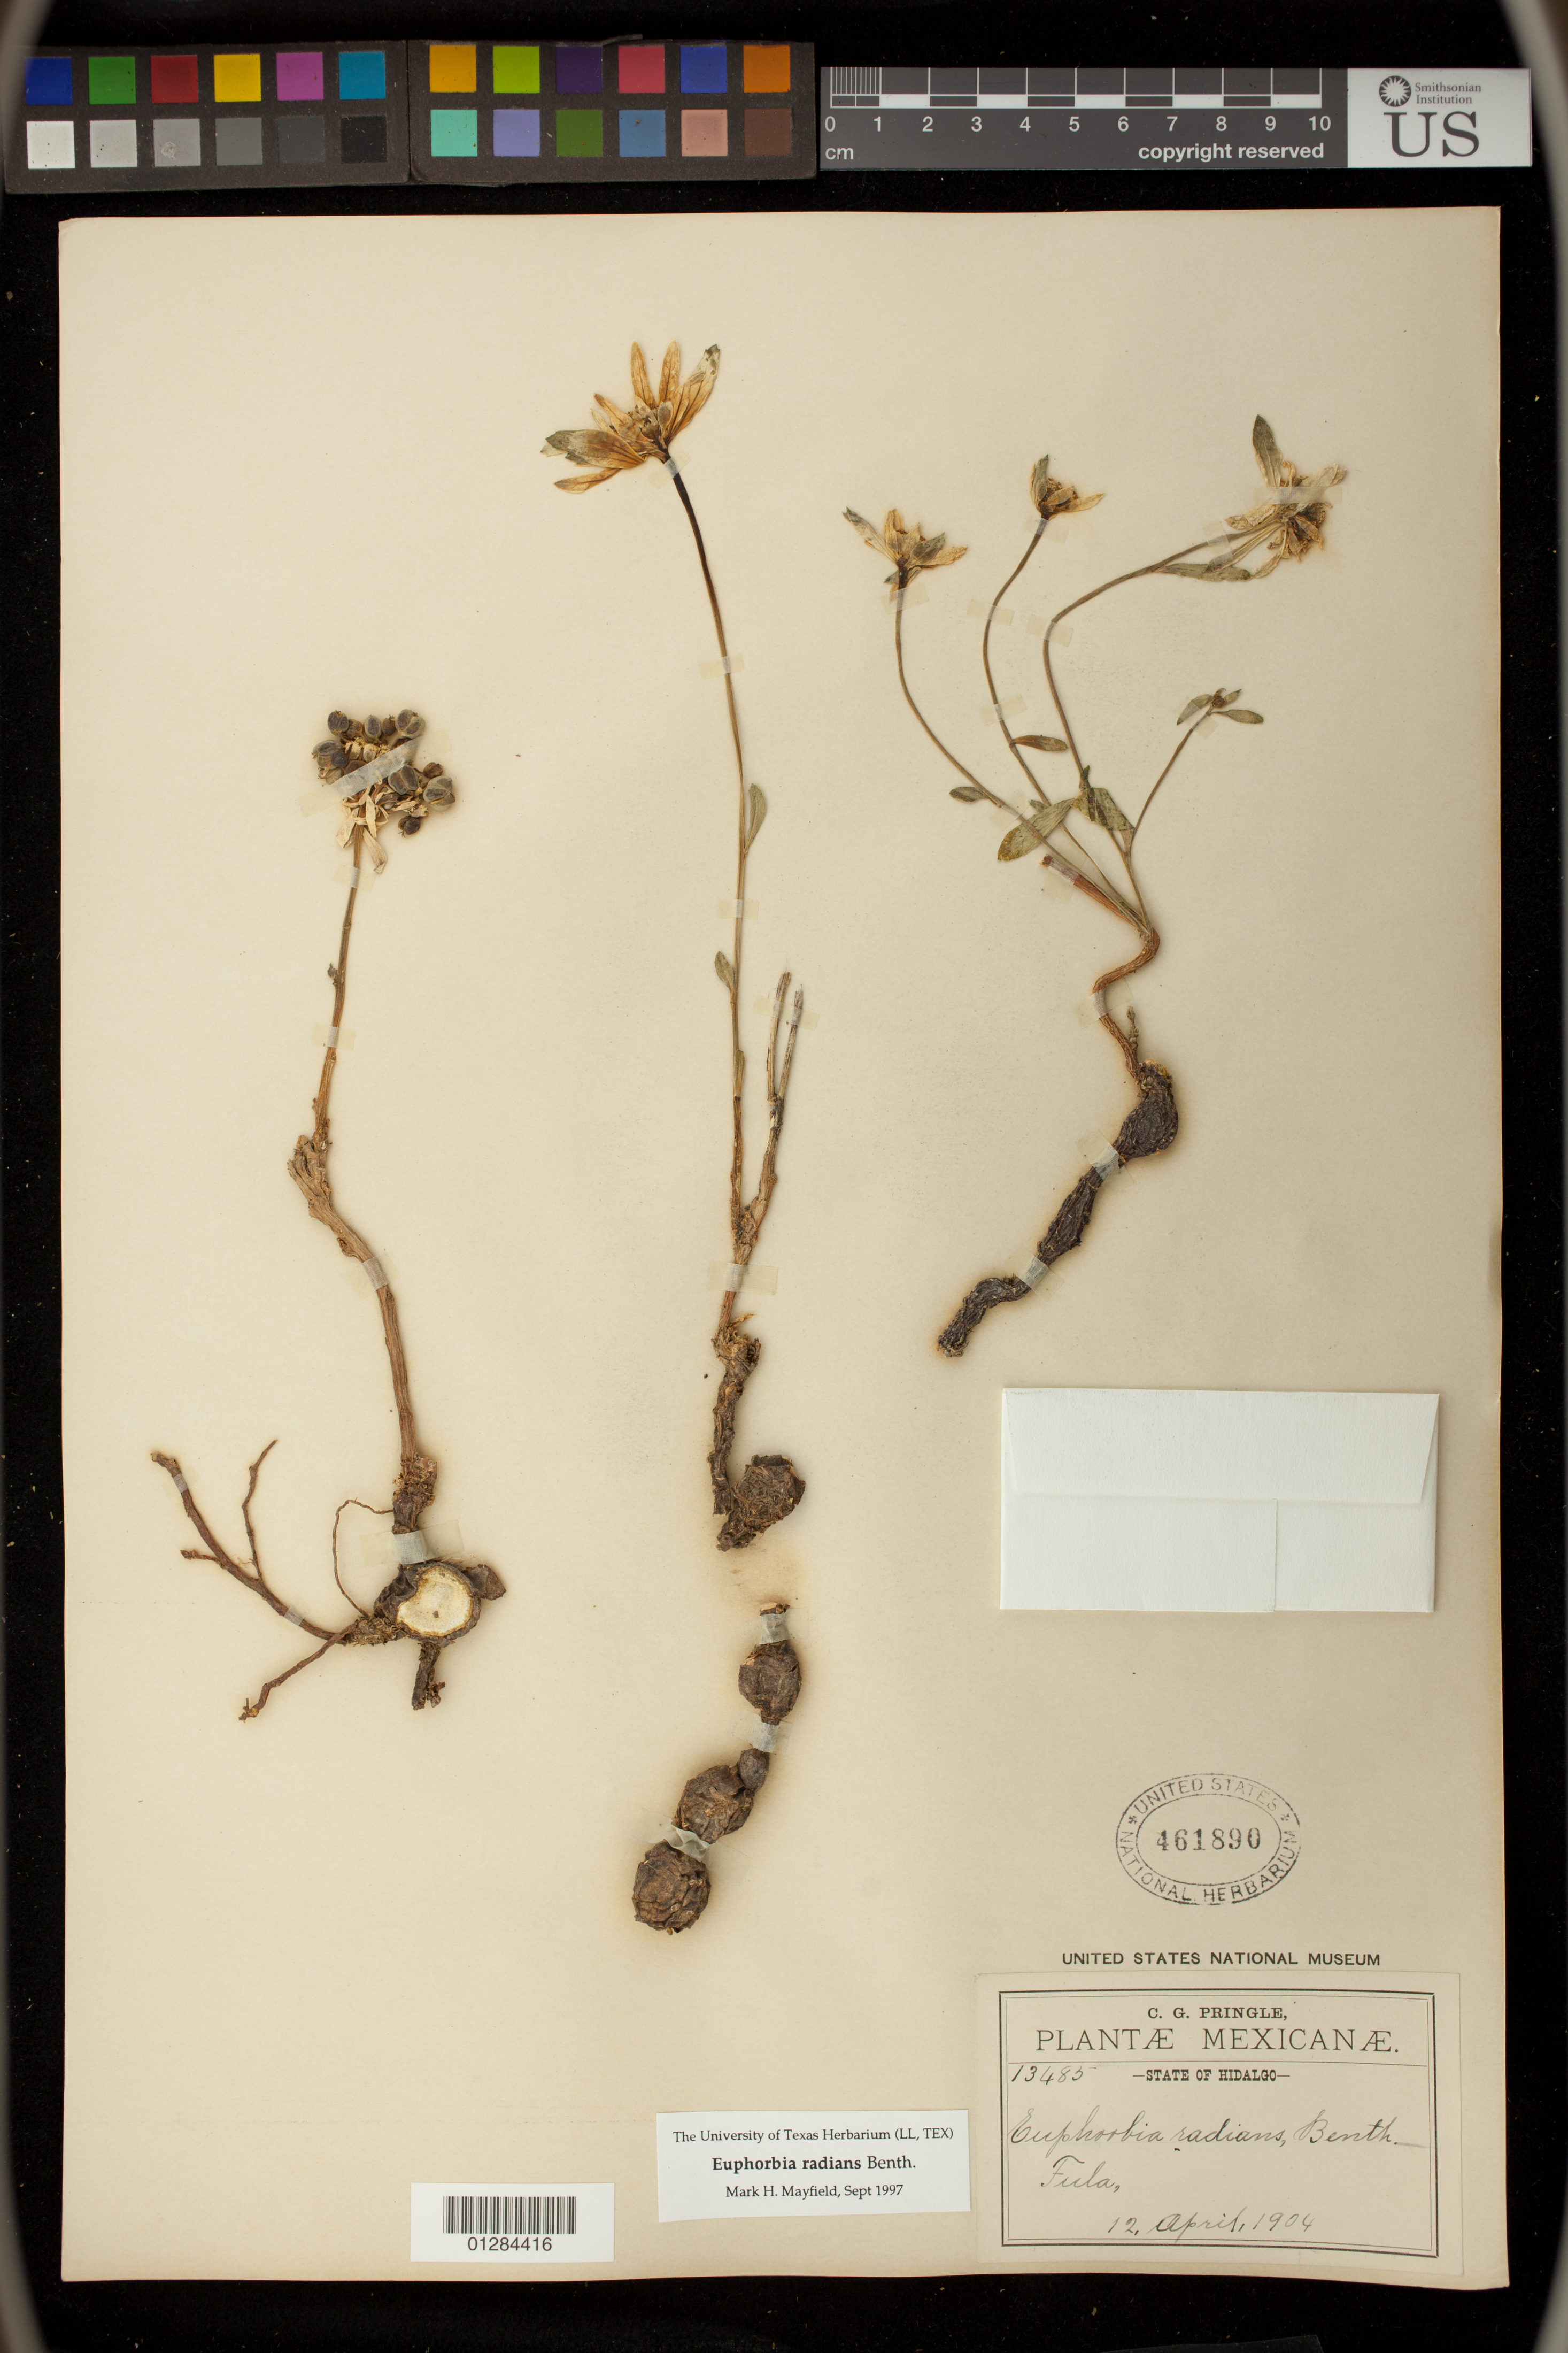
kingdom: Plantae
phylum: Tracheophyta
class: Magnoliopsida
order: Malpighiales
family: Euphorbiaceae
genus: Euphorbia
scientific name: Euphorbia radians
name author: Benth.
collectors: C. G. Pringle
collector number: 13483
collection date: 1904-04-12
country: Mexico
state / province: Hidalgo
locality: Tula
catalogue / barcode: US 461890